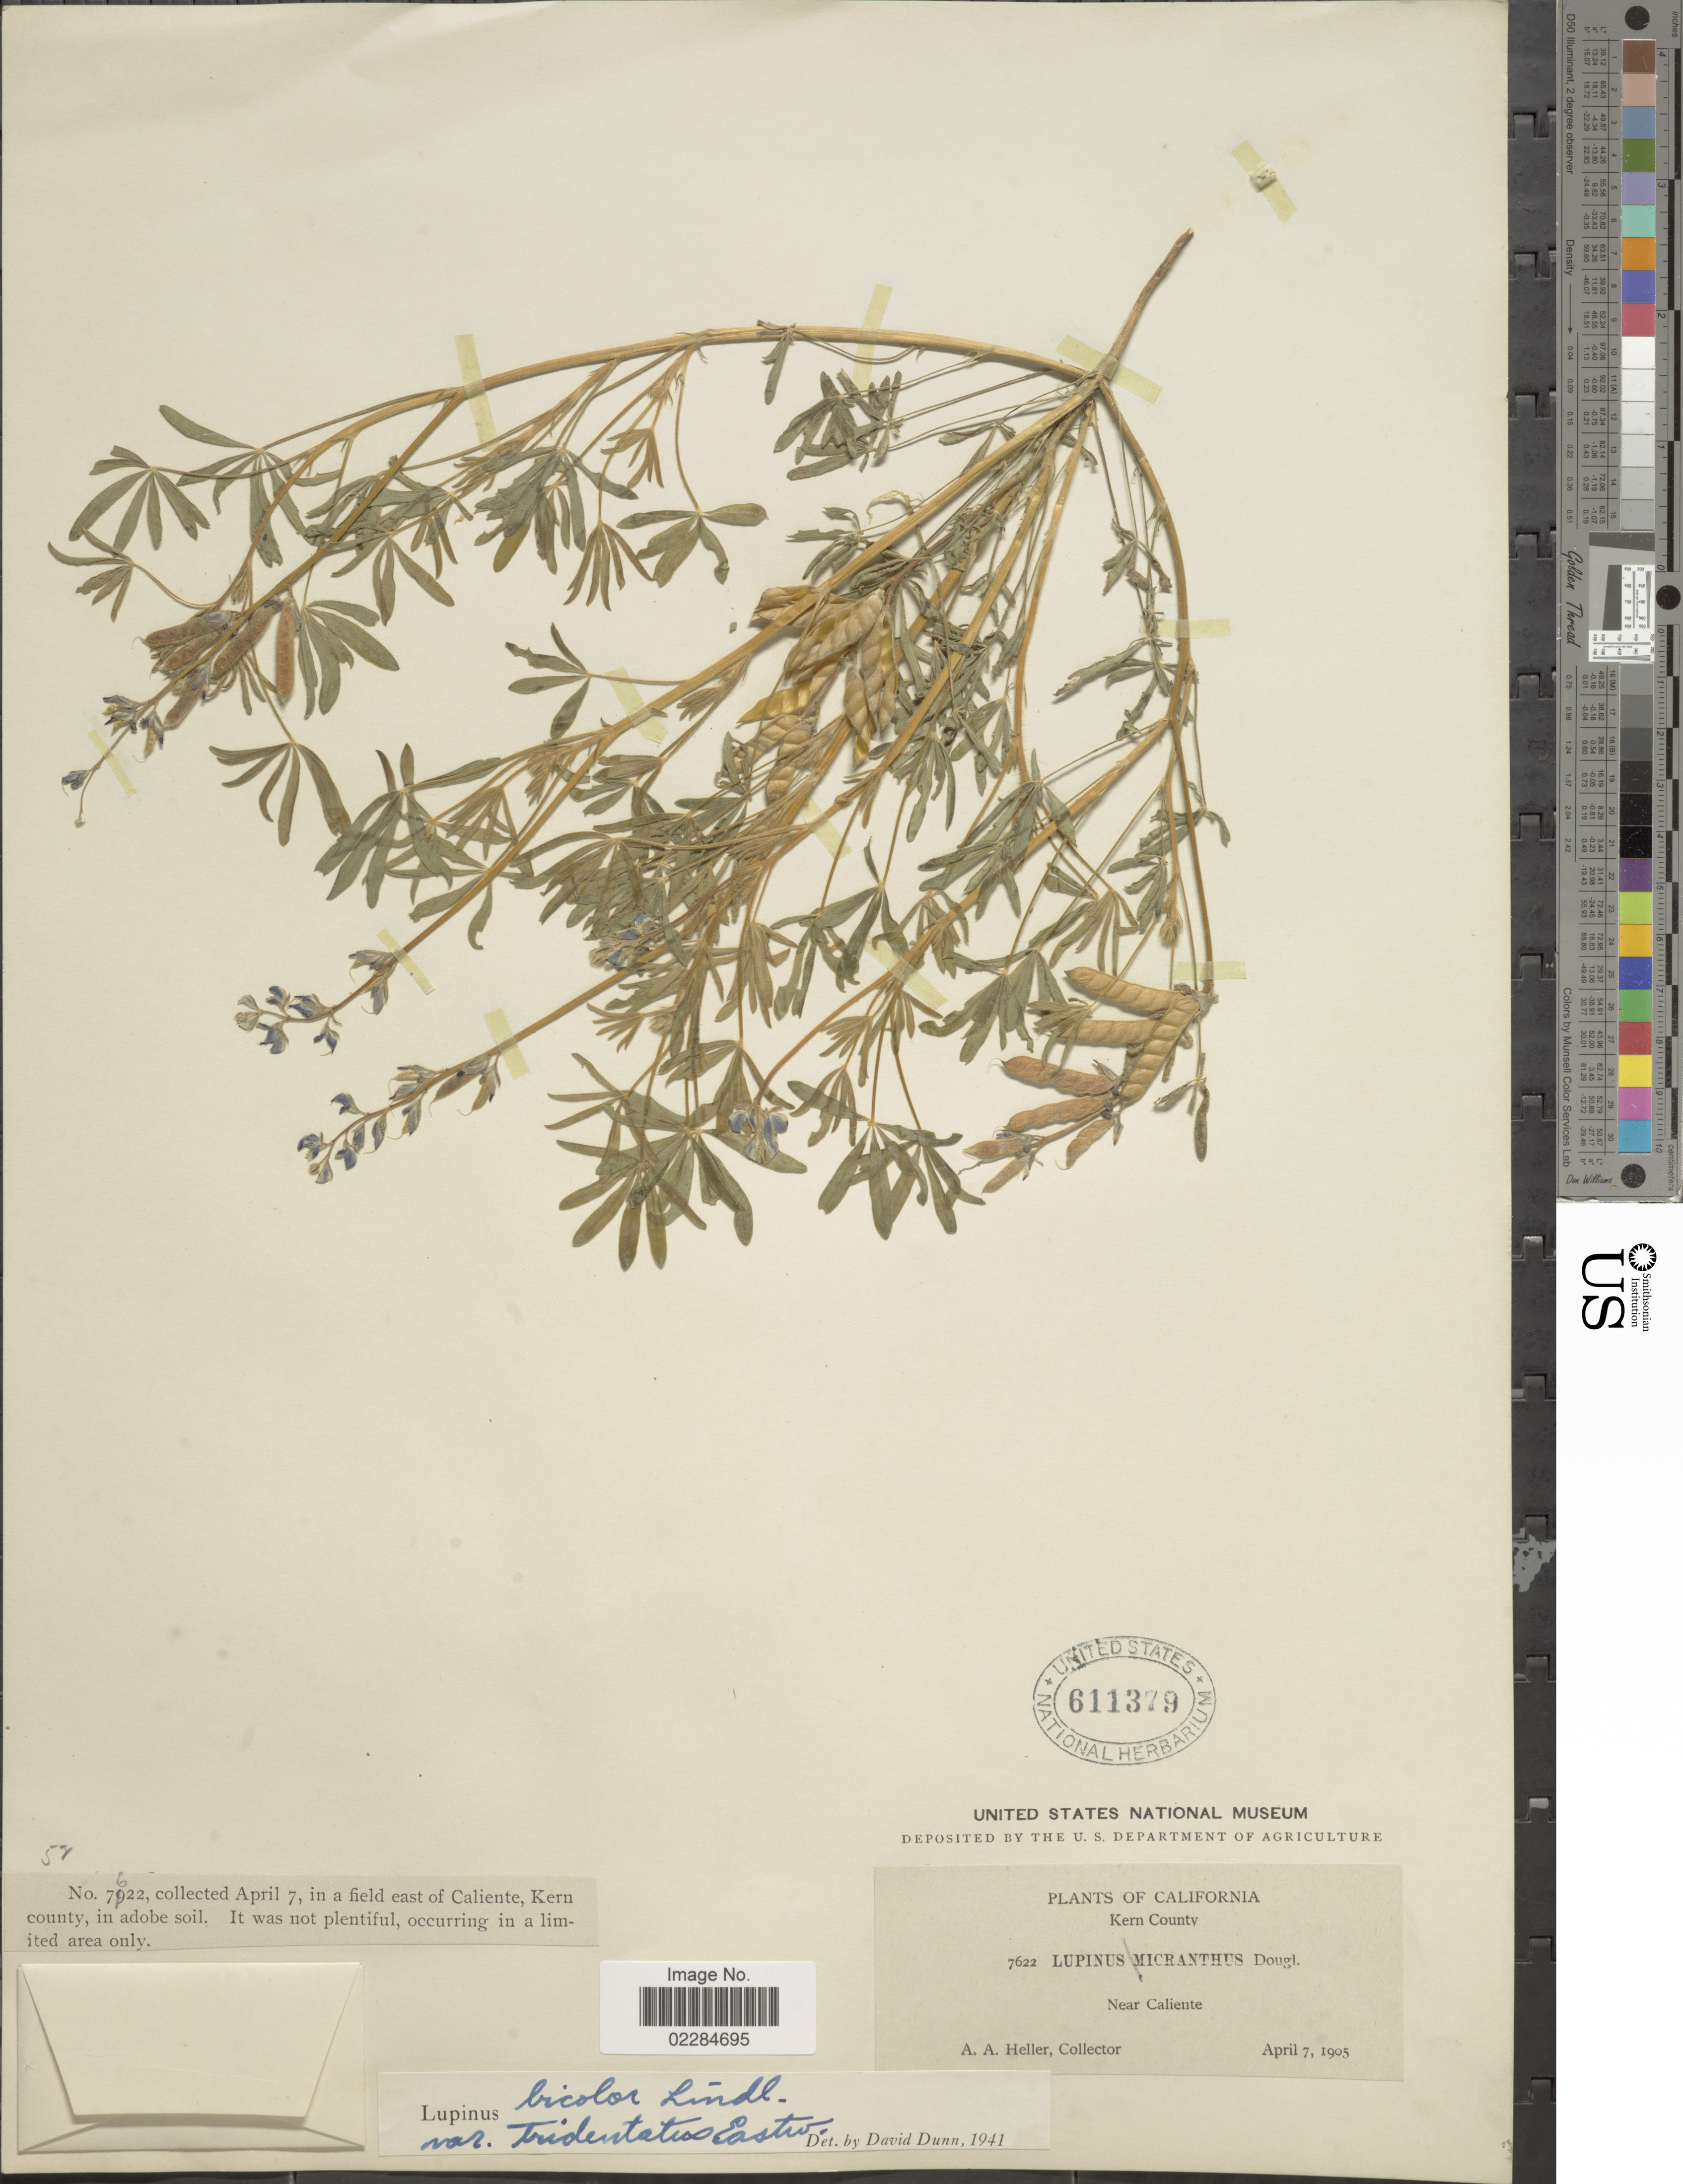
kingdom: Plantae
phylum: Tracheophyta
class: Magnoliopsida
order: Fabales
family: Fabaceae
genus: Lupinus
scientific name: Lupinus bicolor var. tridentatus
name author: Lindl.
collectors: A. A. Heller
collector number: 7622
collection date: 1905-04-07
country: United States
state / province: California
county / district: Kern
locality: Kern County, Near Caliente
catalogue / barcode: US 611379